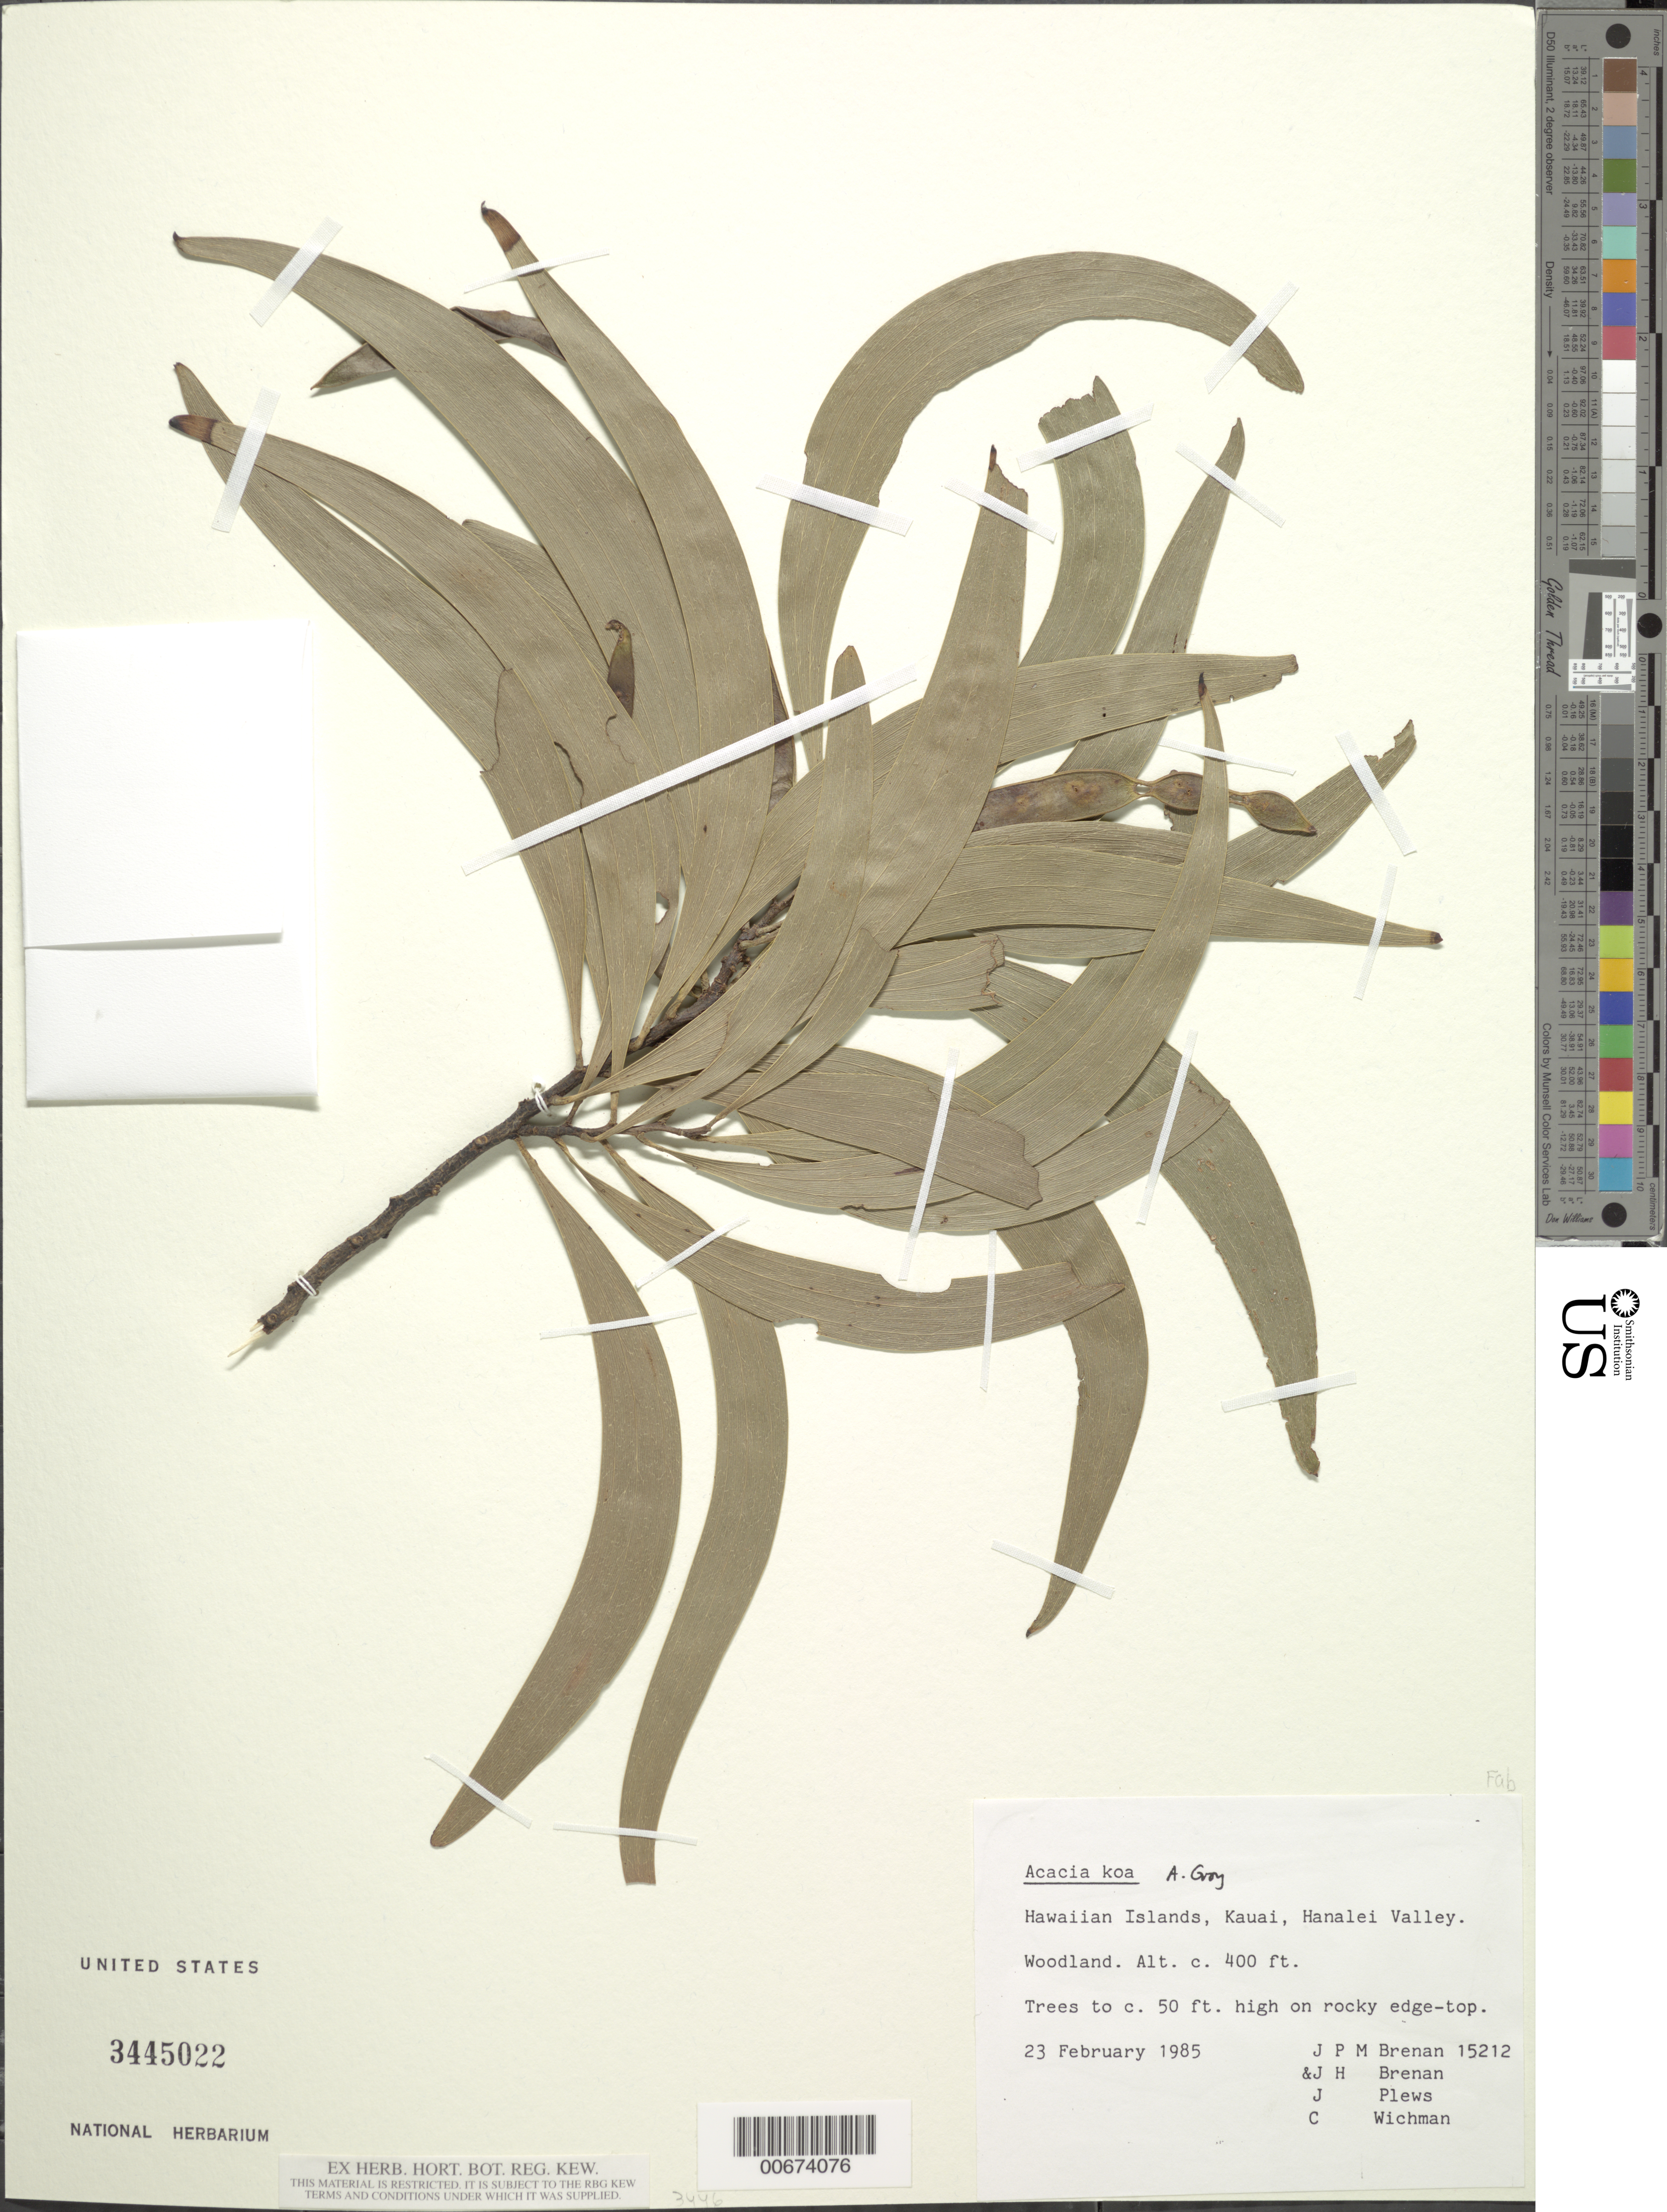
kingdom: Plantae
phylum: Tracheophyta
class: Magnoliopsida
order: Fabales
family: Fabaceae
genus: Acacia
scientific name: Acacia koa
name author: A. Gray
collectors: J. Brenan, J. H. Brenan, J. Plews & C. Wichman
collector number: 15212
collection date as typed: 23 Feb 1985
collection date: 1985-02-23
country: United States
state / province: Hawaii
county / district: Kaui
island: Kaua'i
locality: Hanalei Valley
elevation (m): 122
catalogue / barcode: US 3445022